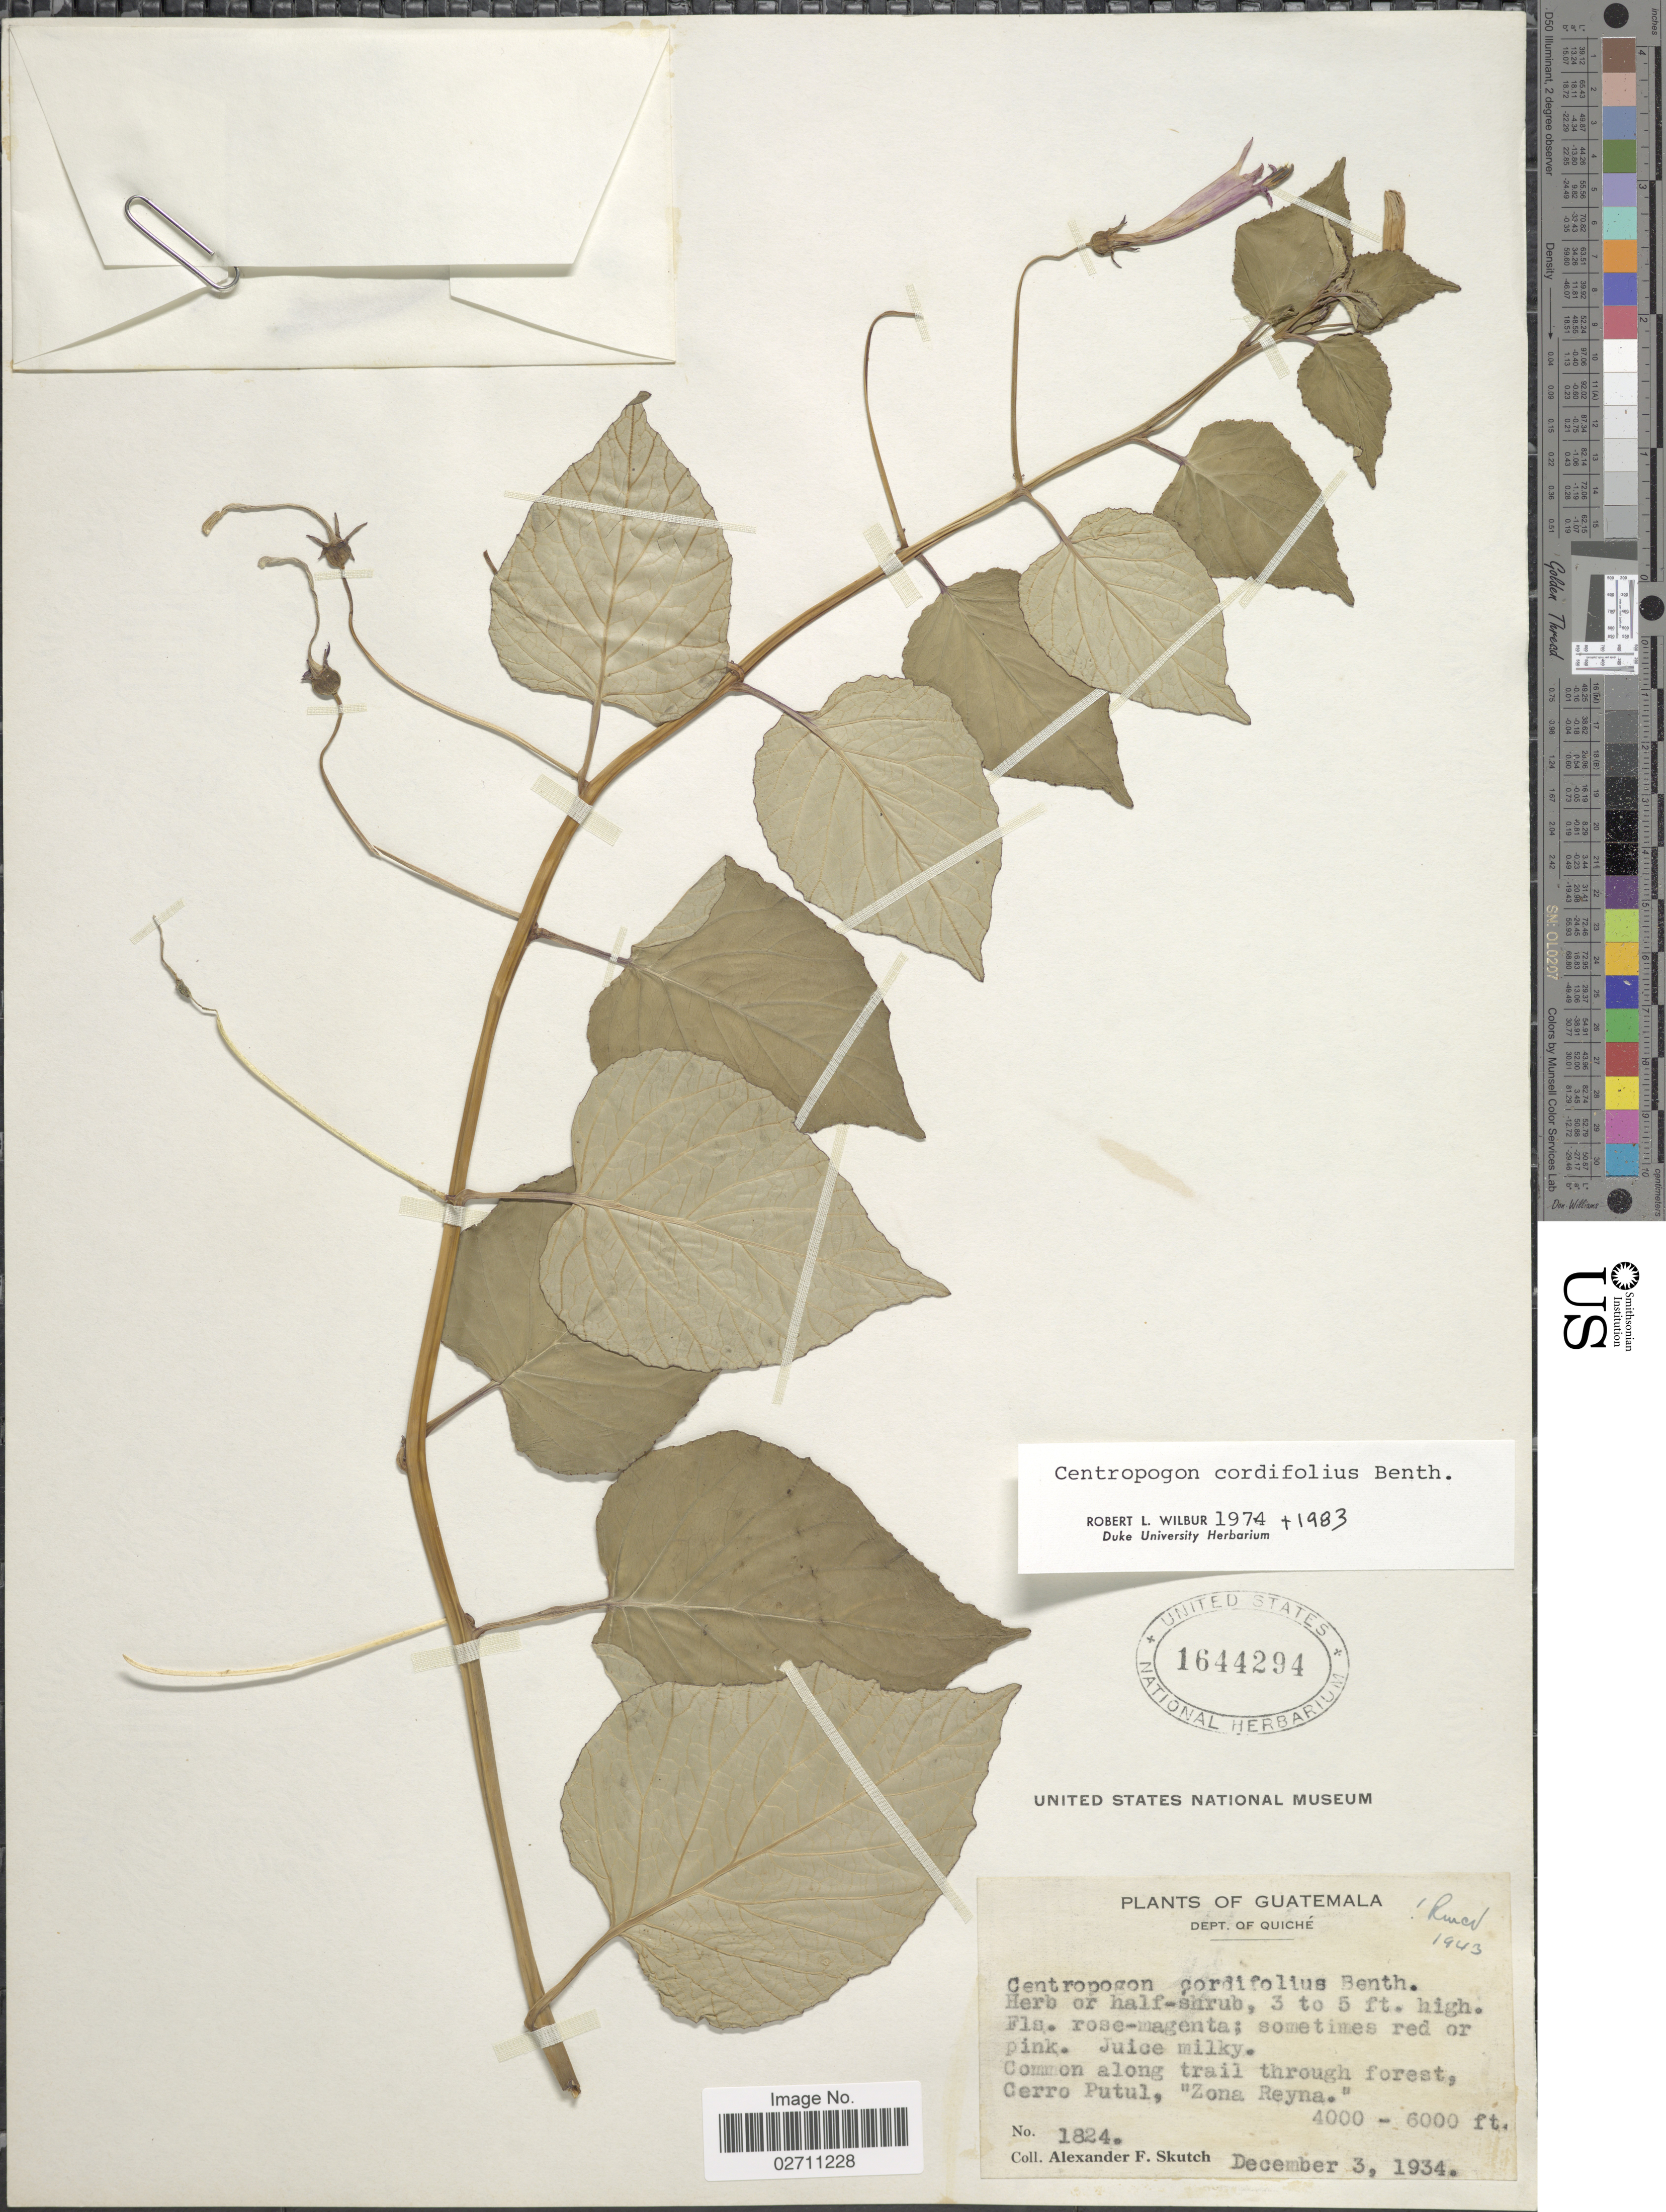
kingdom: Plantae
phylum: Tracheophyta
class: Magnoliopsida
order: Asterales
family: Campanulaceae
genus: Centropogon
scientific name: Centropogon cordifolius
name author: Benth.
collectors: A. F. Skutch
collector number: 1824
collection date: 1934-12-03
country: Guatemala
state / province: El Quiché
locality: Common along trail through forest, Cerro Putul, "Zona Reyna".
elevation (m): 1219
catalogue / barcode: US 1644294